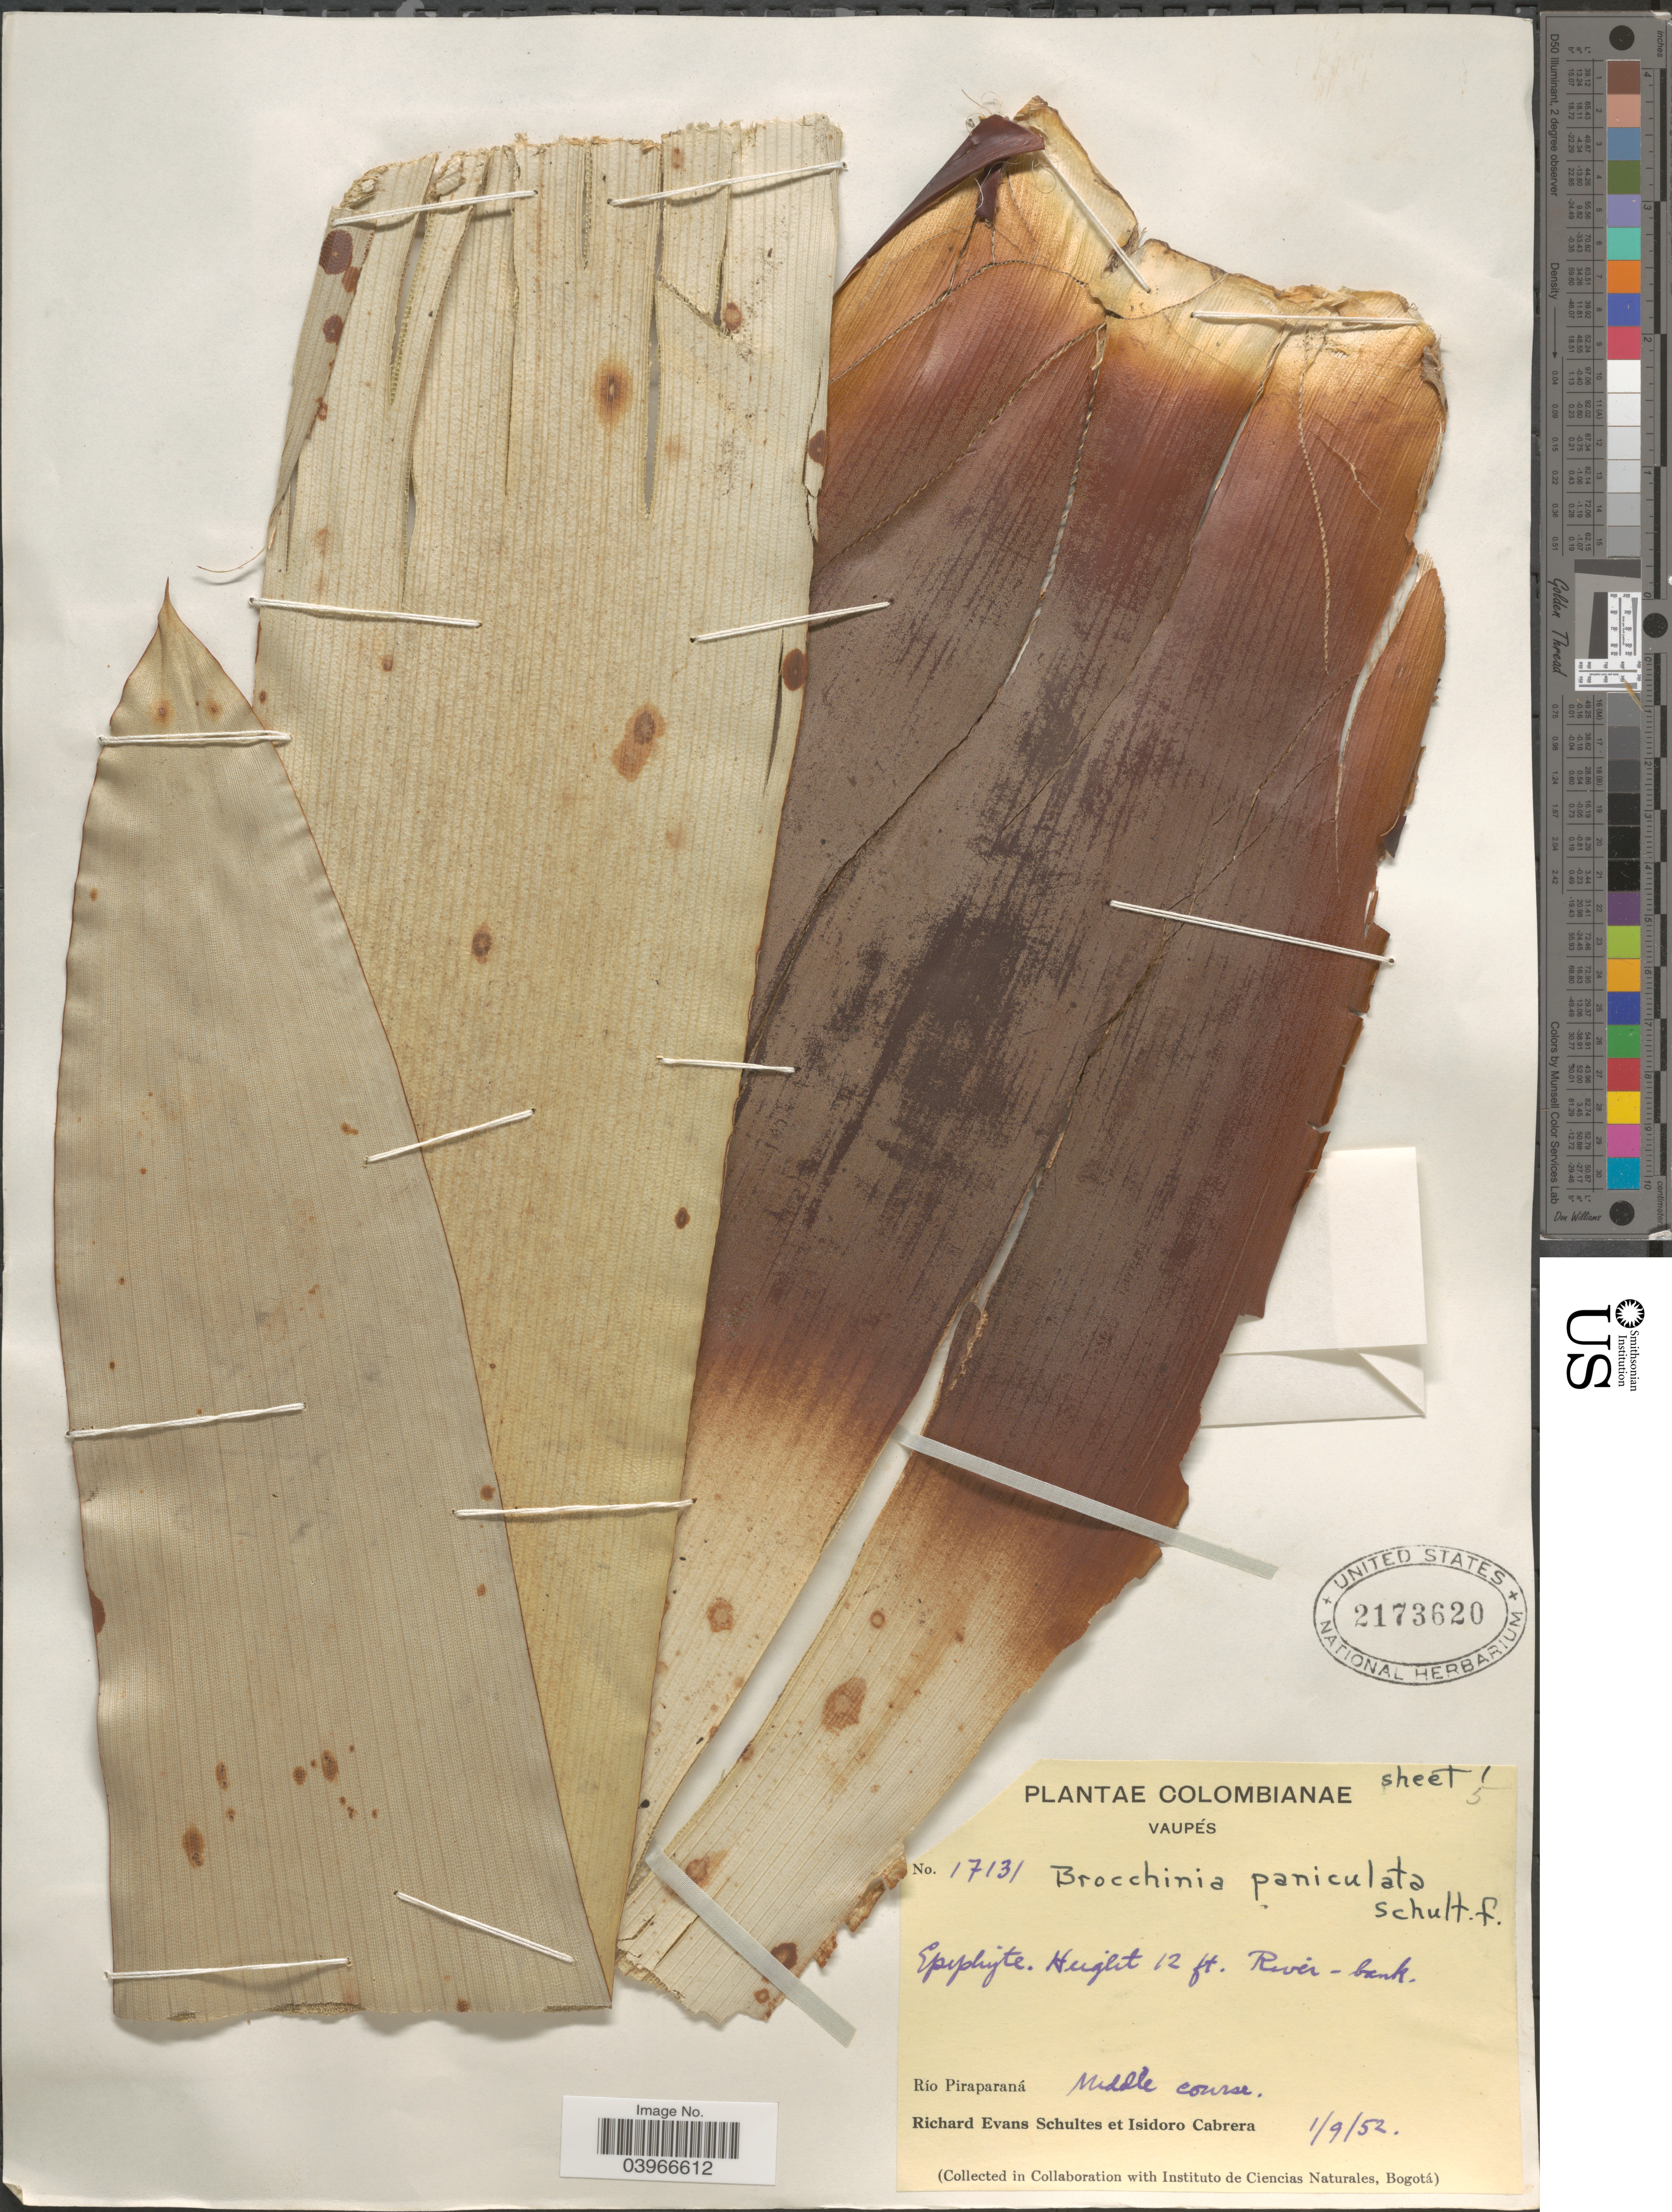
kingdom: Plantae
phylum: Tracheophyta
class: Liliopsida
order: Poales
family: Bromeliaceae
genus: Brocchinia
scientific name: Brocchinia paniculata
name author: Schult. f.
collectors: R. E. Schultes & I. Cabrera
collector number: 17131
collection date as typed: Transcribed d/m/y: 1/9/52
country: Colombia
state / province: Vaupés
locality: Río Piraparaná. Middle course.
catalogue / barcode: US 2173620